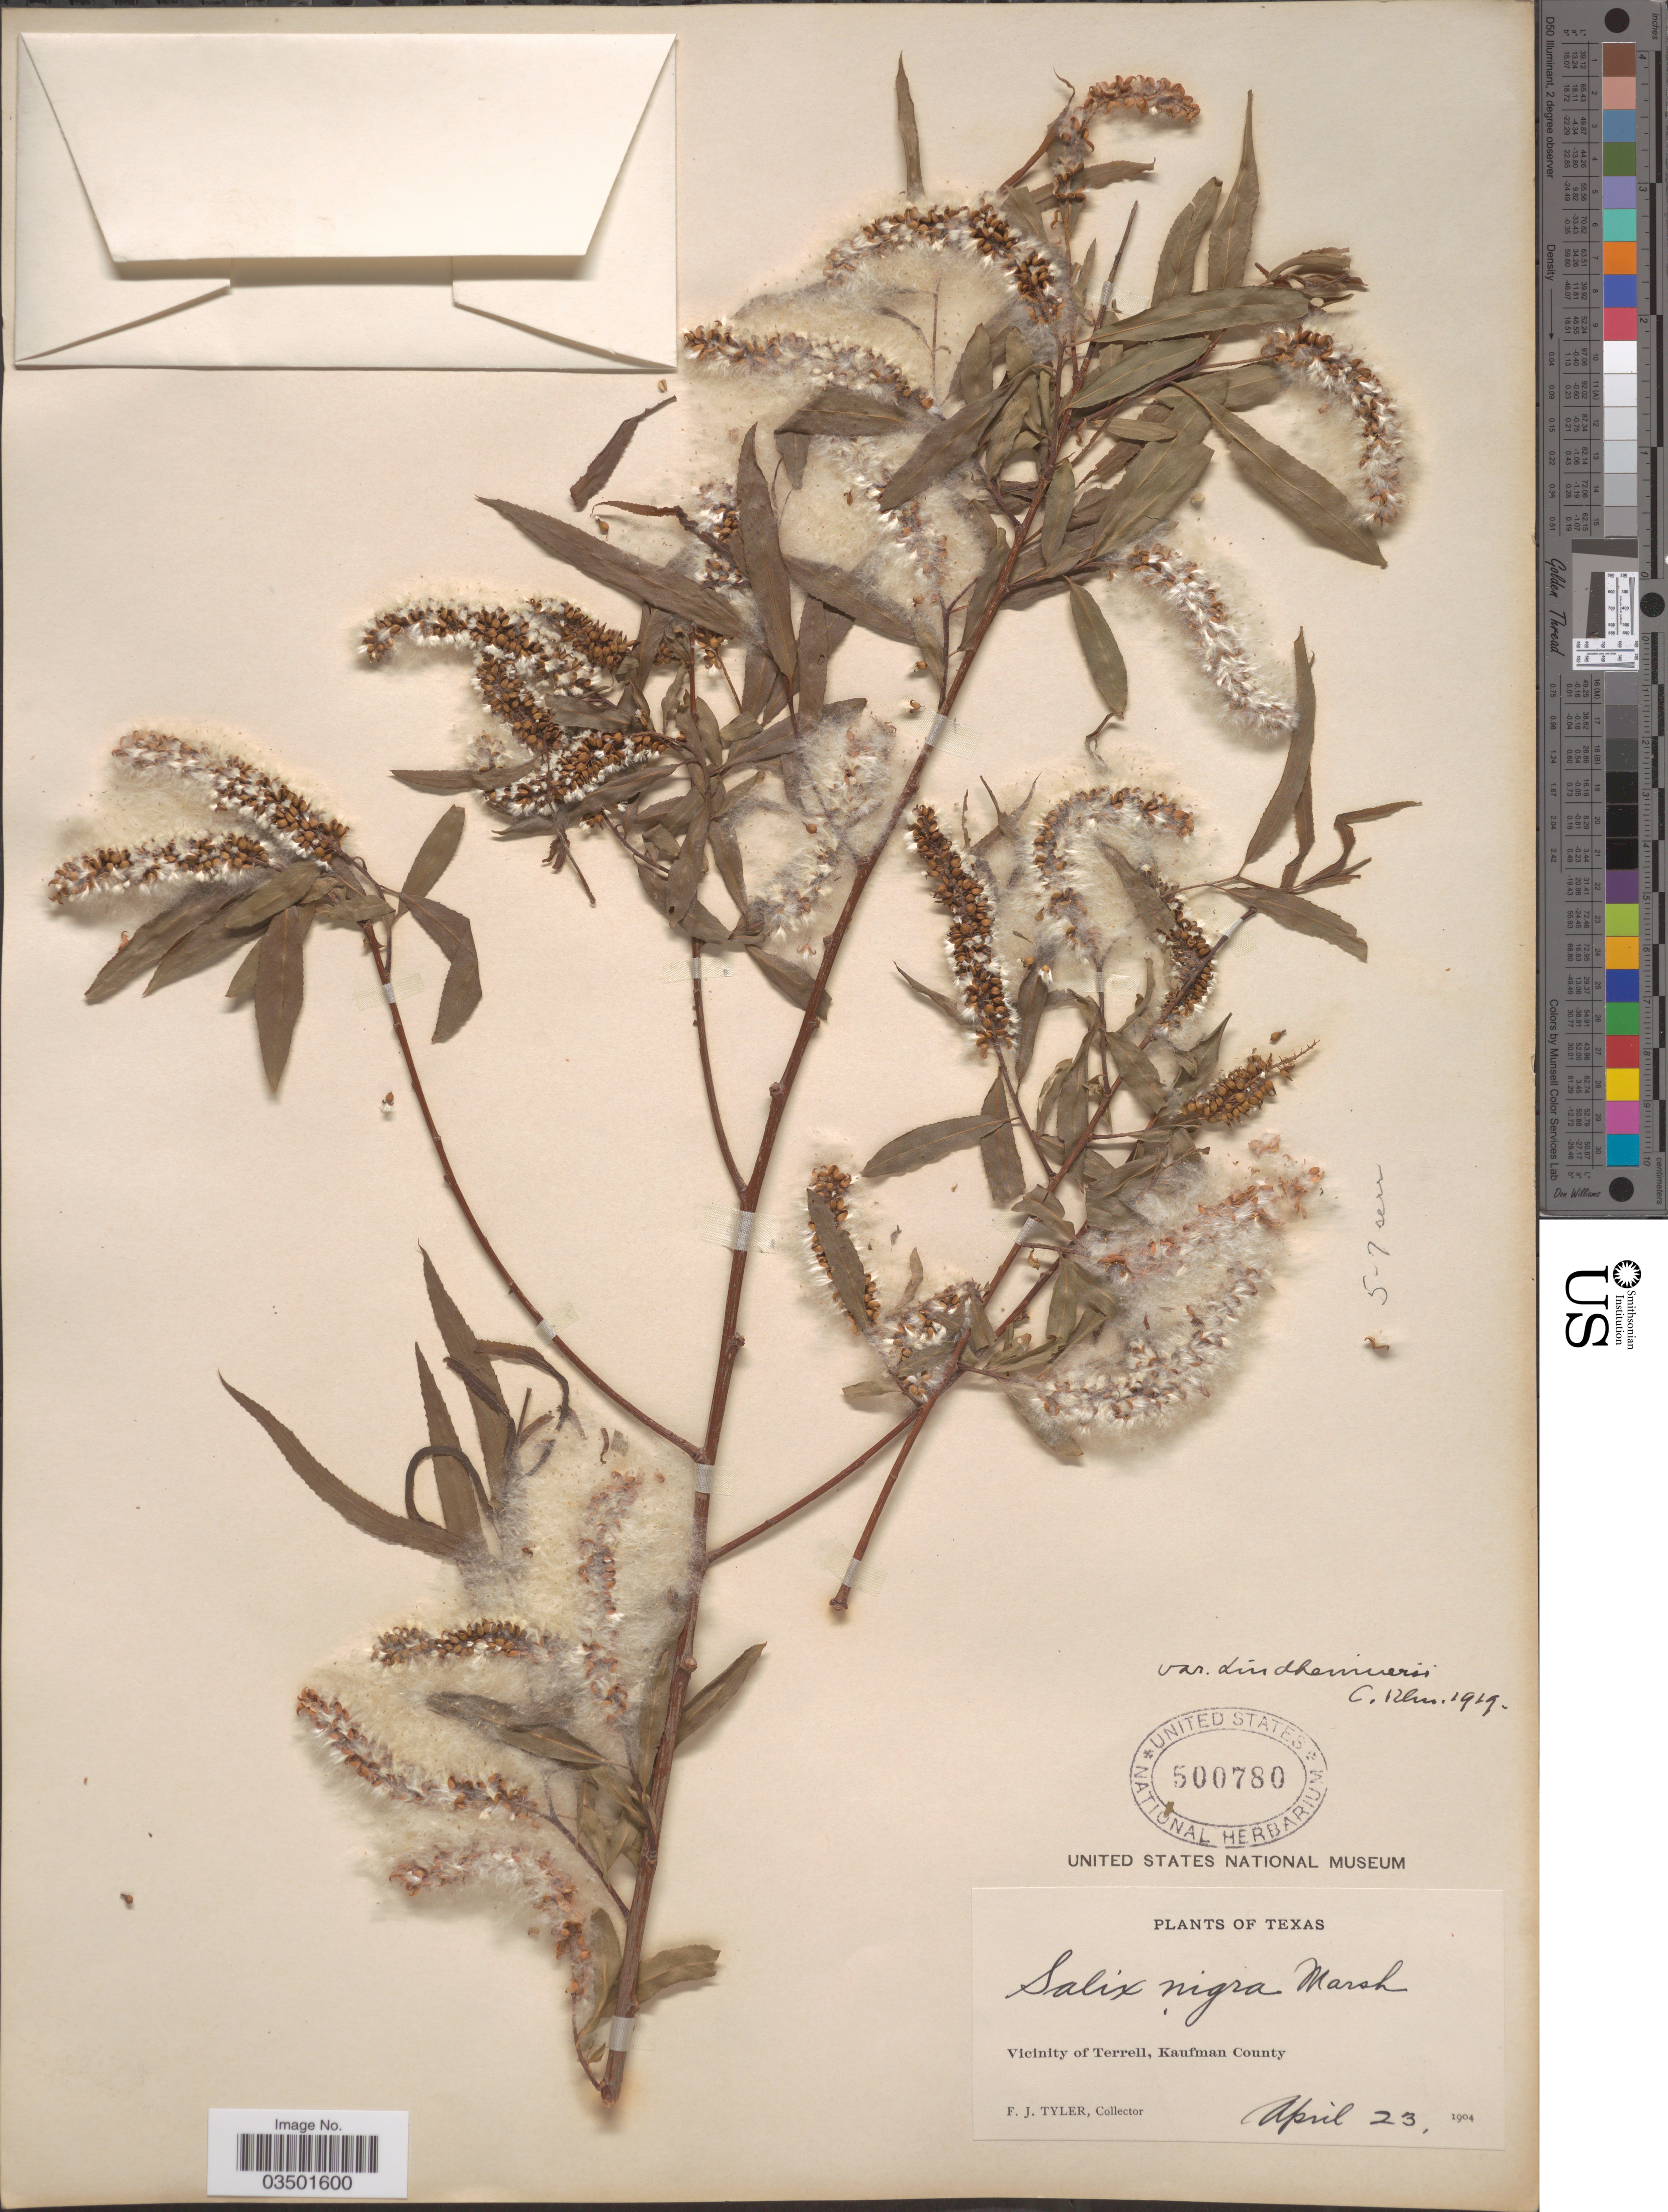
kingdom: Plantae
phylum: Tracheophyta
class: Magnoliopsida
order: Malpighiales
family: Salicaceae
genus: Salix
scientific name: Salix nigra var. lindheimeri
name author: C.K. Schneid.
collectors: F. Tyler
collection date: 1904-04-23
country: United States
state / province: Texas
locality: Vicinity of Terrell, Kaufman County.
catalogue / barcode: US 500780